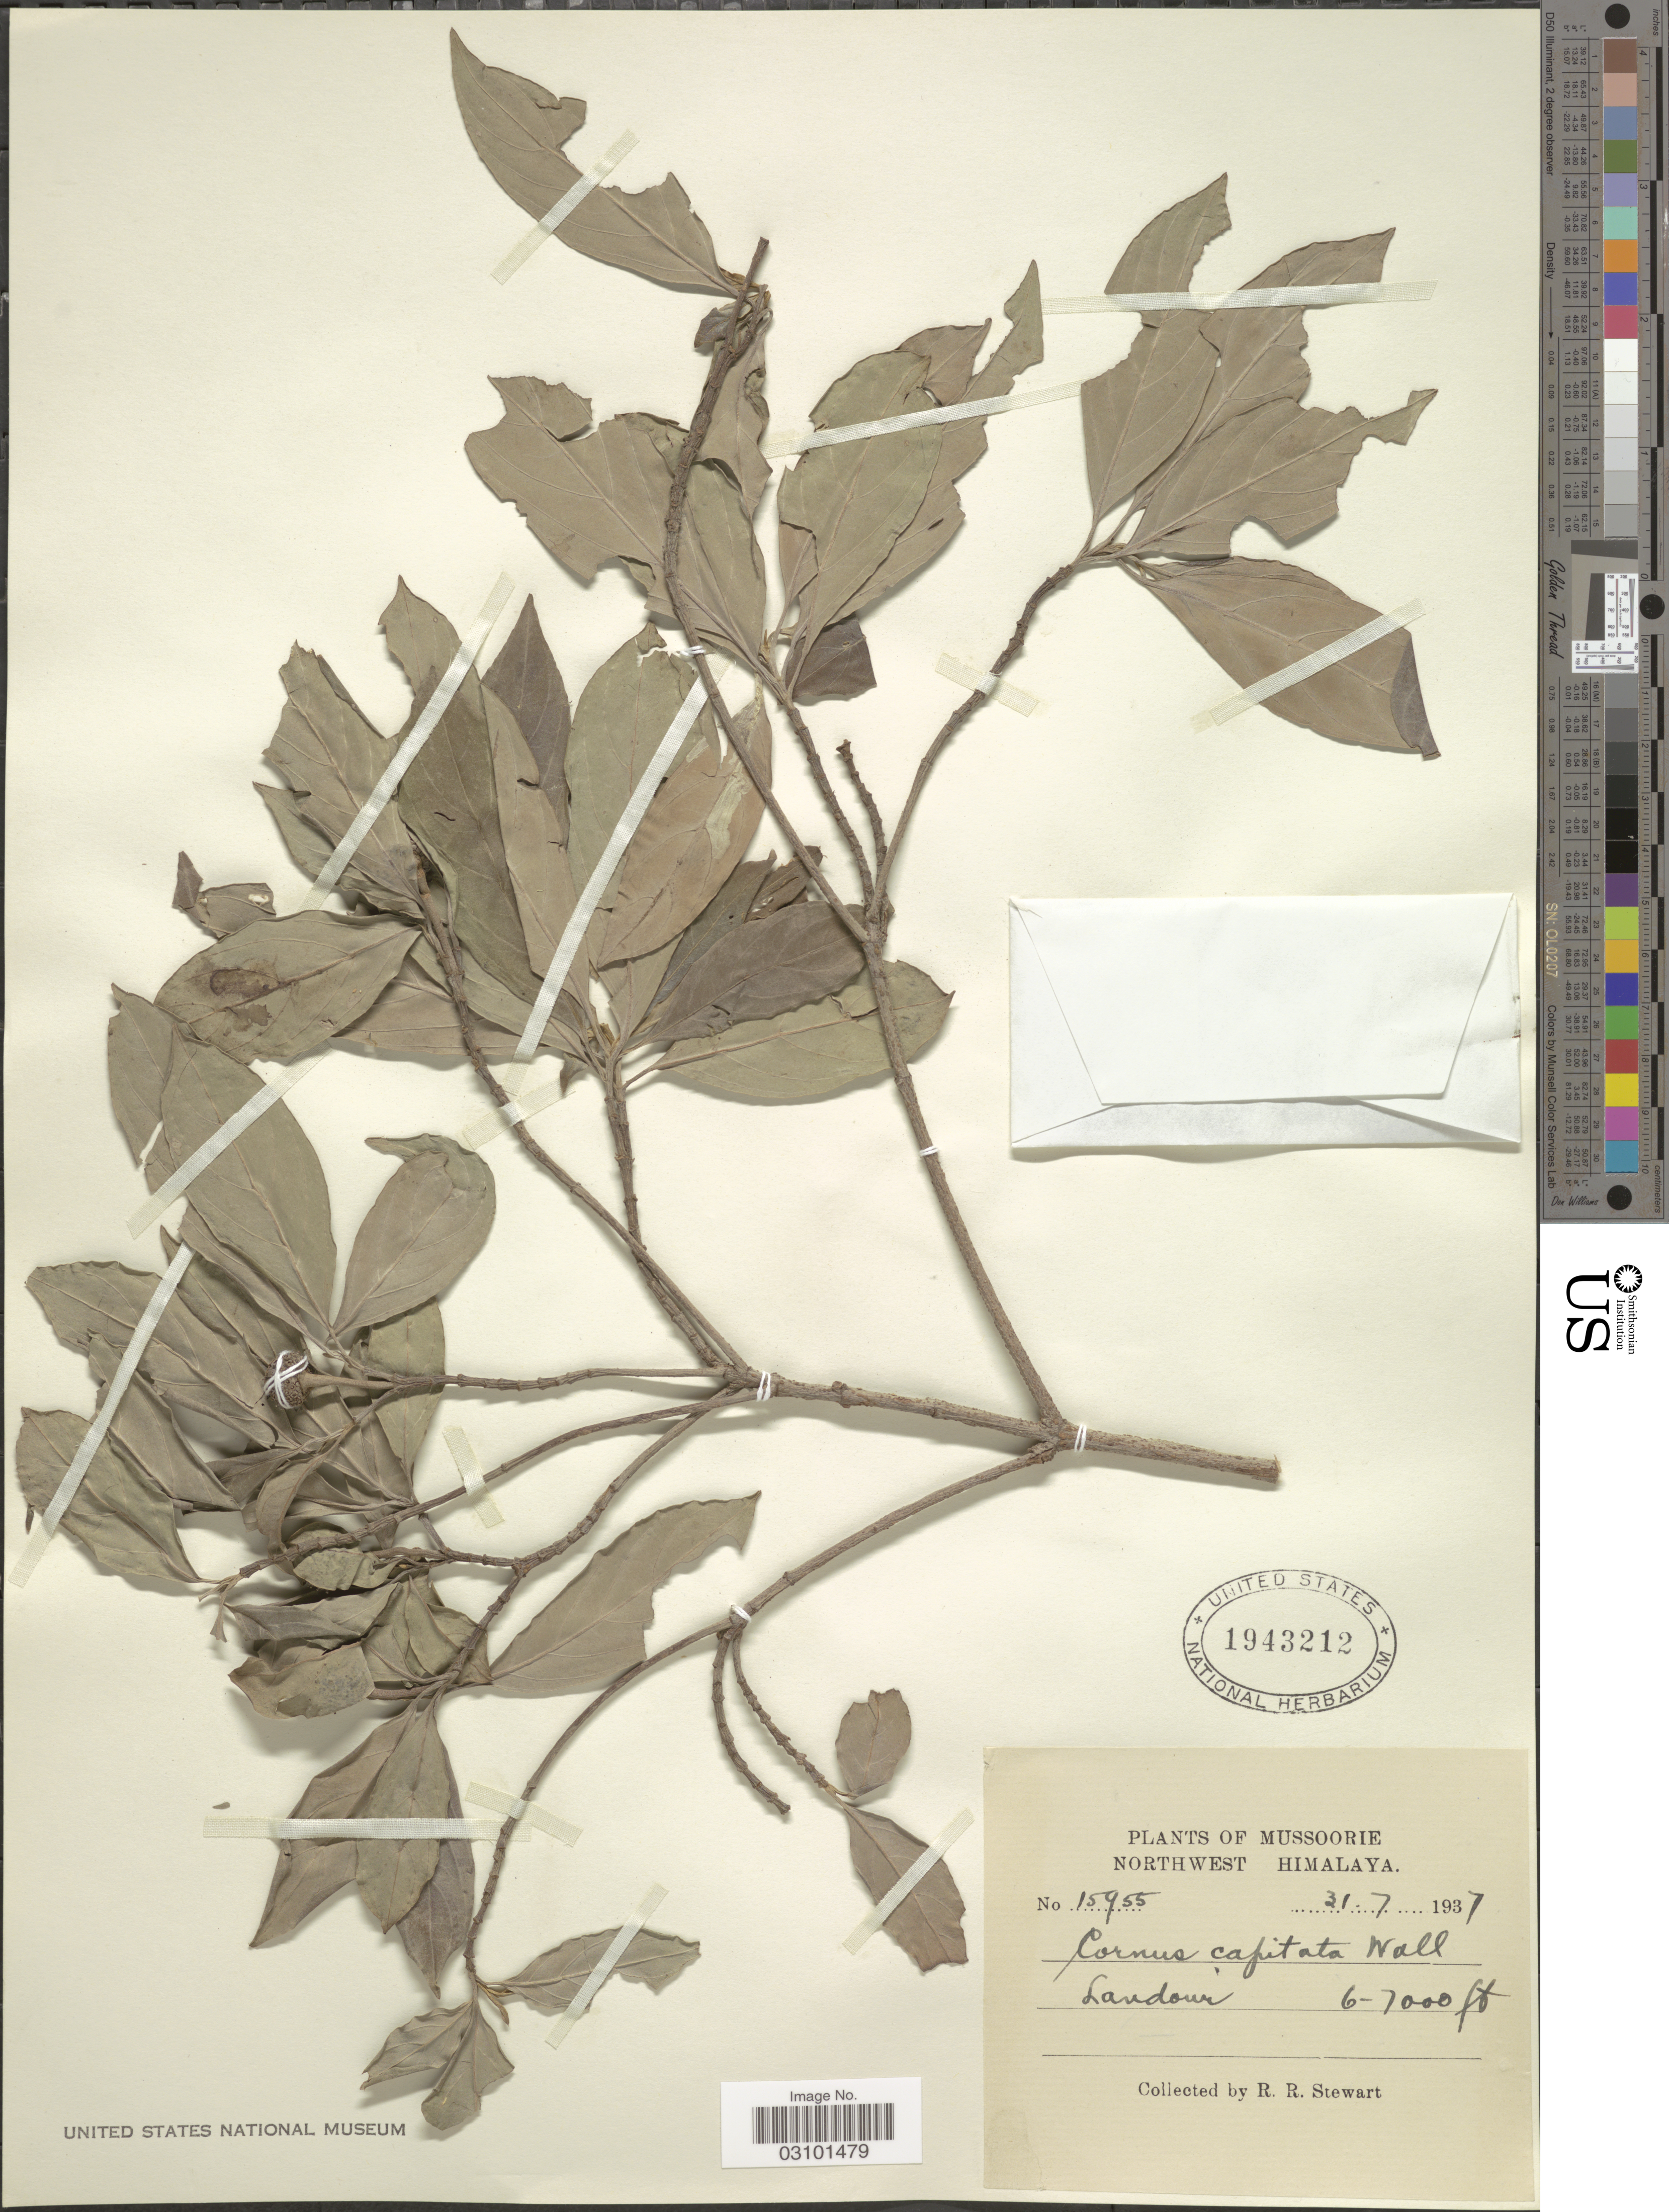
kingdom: Plantae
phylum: Tracheophyta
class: Magnoliopsida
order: Cornales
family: Cornaceae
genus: Cornus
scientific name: Cornus capitata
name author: Wall.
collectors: R. Stewart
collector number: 15955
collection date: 1937-07-31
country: India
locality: Mussoorie. Northwest Himalaya. Landour.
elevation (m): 1829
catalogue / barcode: US 1943212